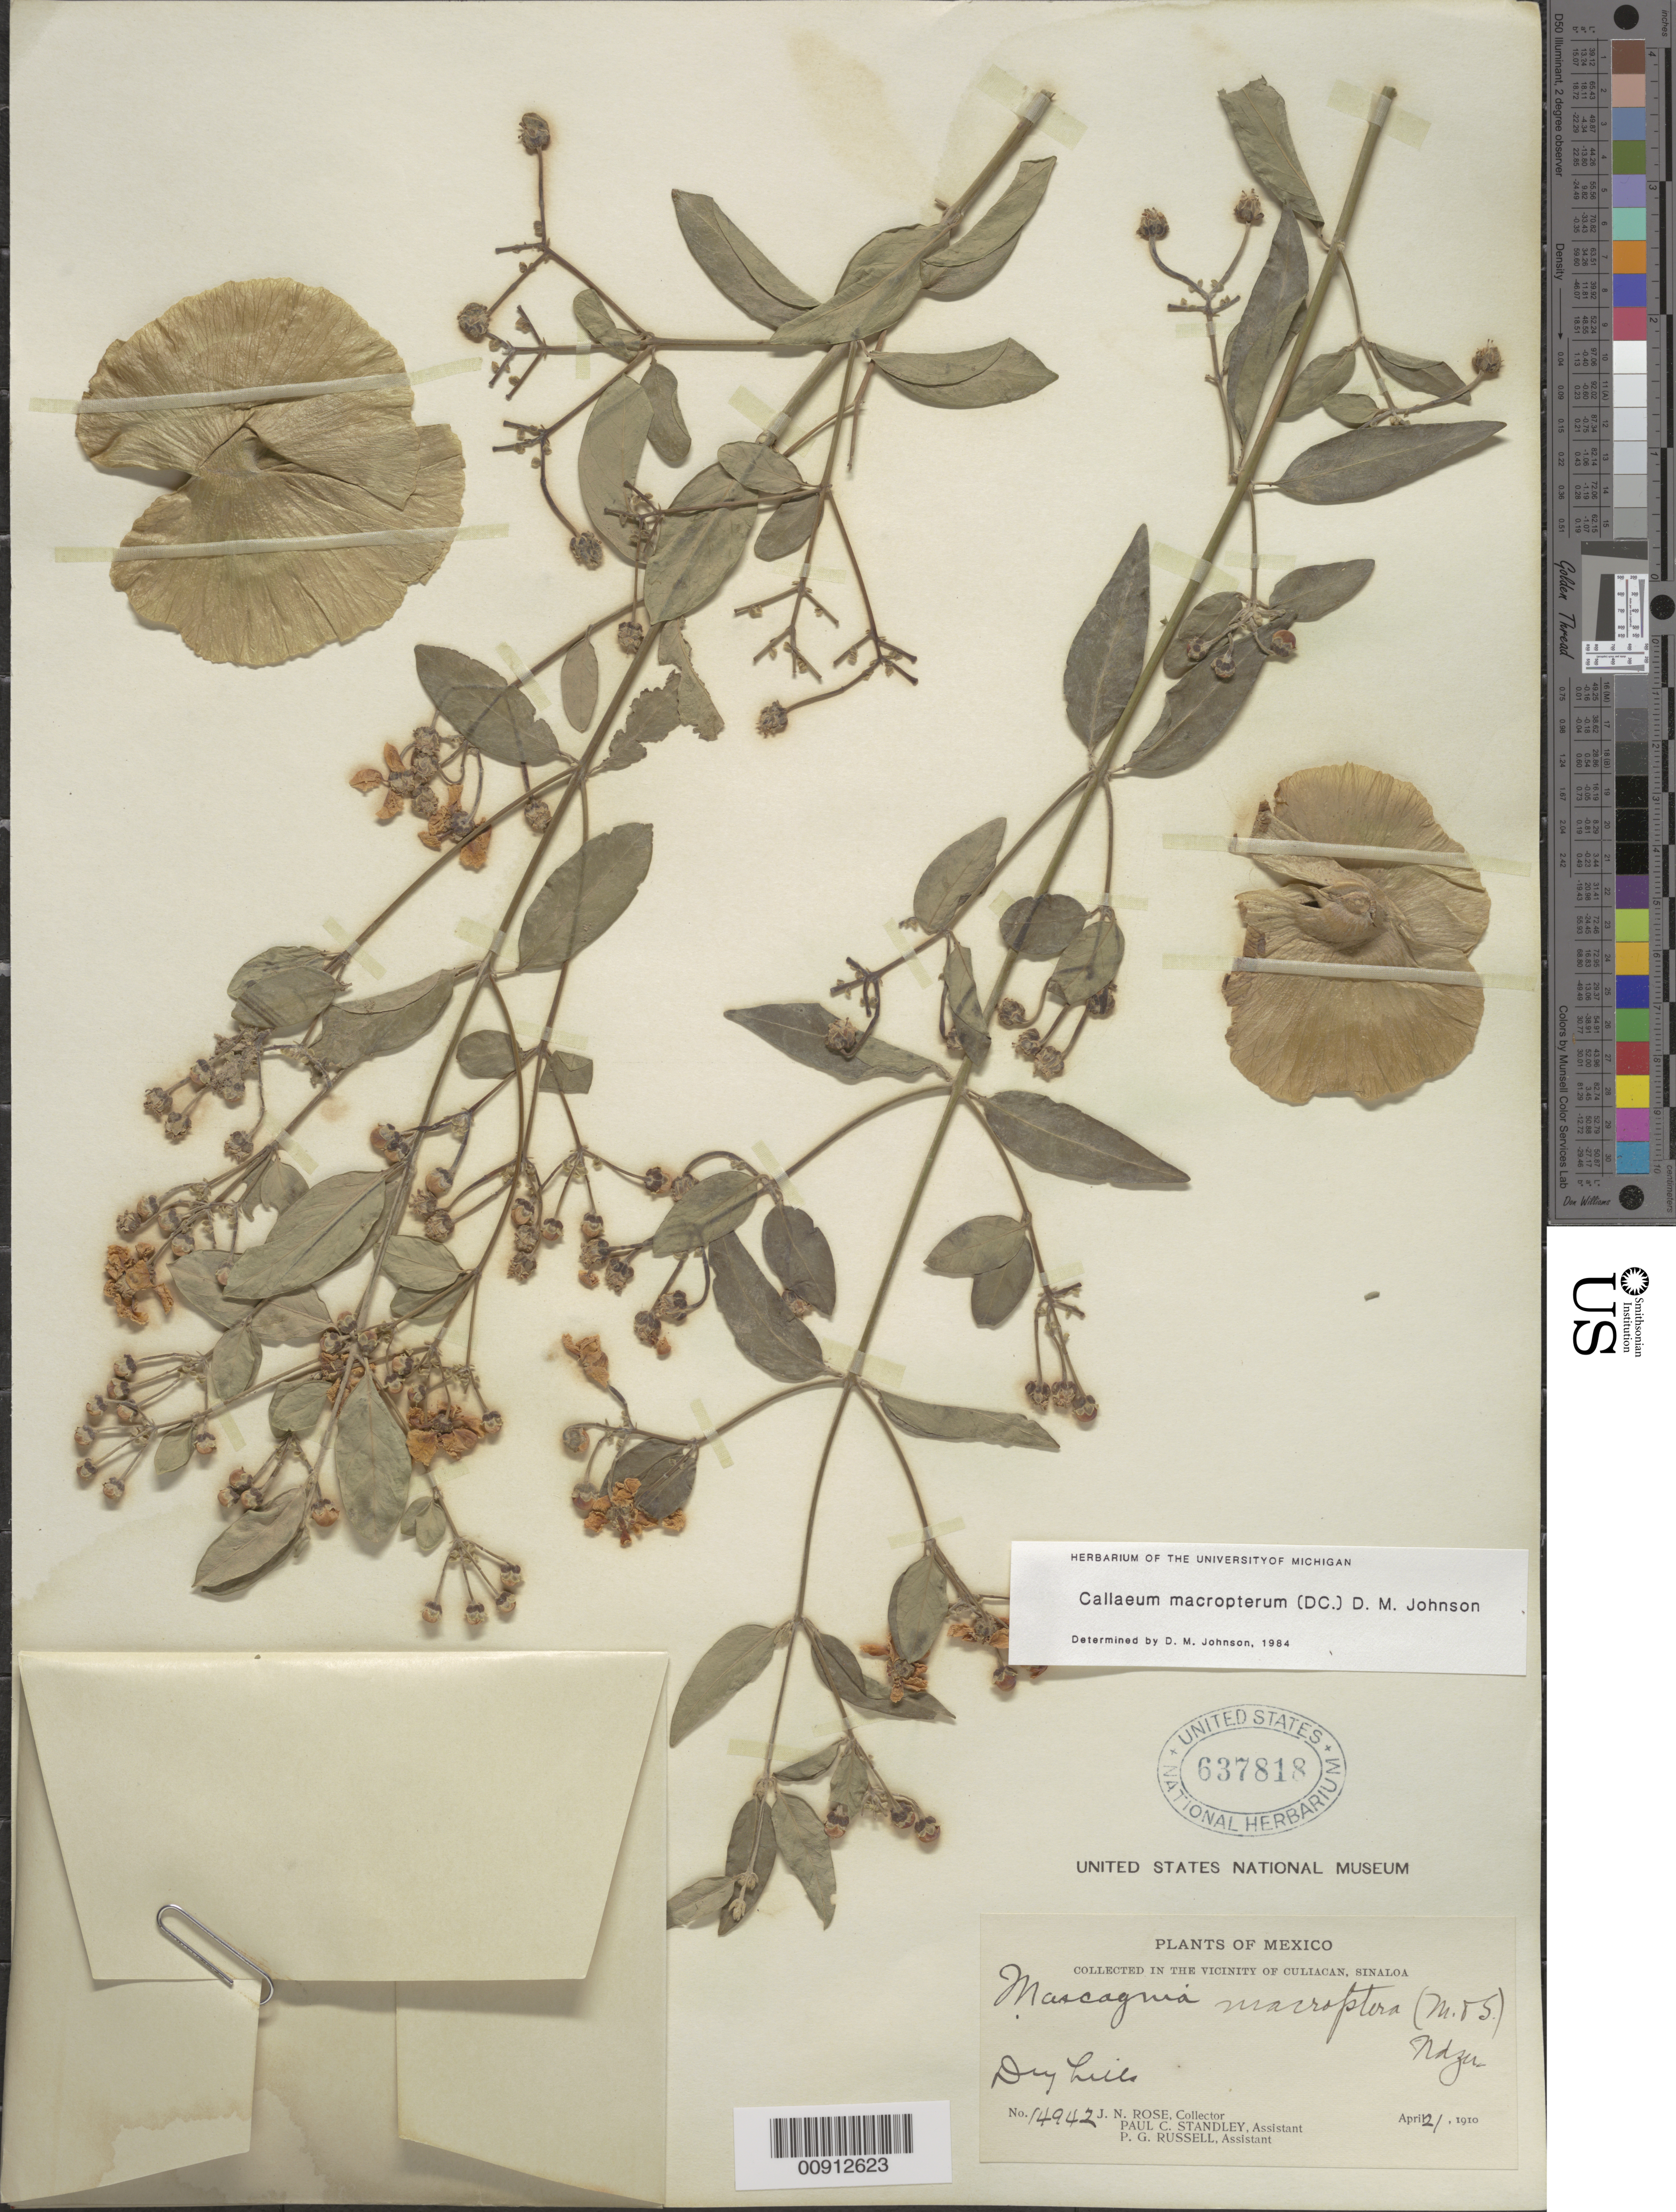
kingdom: Plantae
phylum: Tracheophyta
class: Magnoliopsida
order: Malpighiales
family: Malpighiaceae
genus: Callaeum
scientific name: Callaeum macropterum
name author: (Moc. & Sessé ex DC.) D.M. Johnson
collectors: J. N. Rose, P. C. Standley & P. G. Russell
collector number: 14942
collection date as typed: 21 Apr 1910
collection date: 1910-04-21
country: Mexico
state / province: Sinaloa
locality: Vicinity of Culiacan, Sinaloa.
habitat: Dry hill.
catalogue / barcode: US 637818